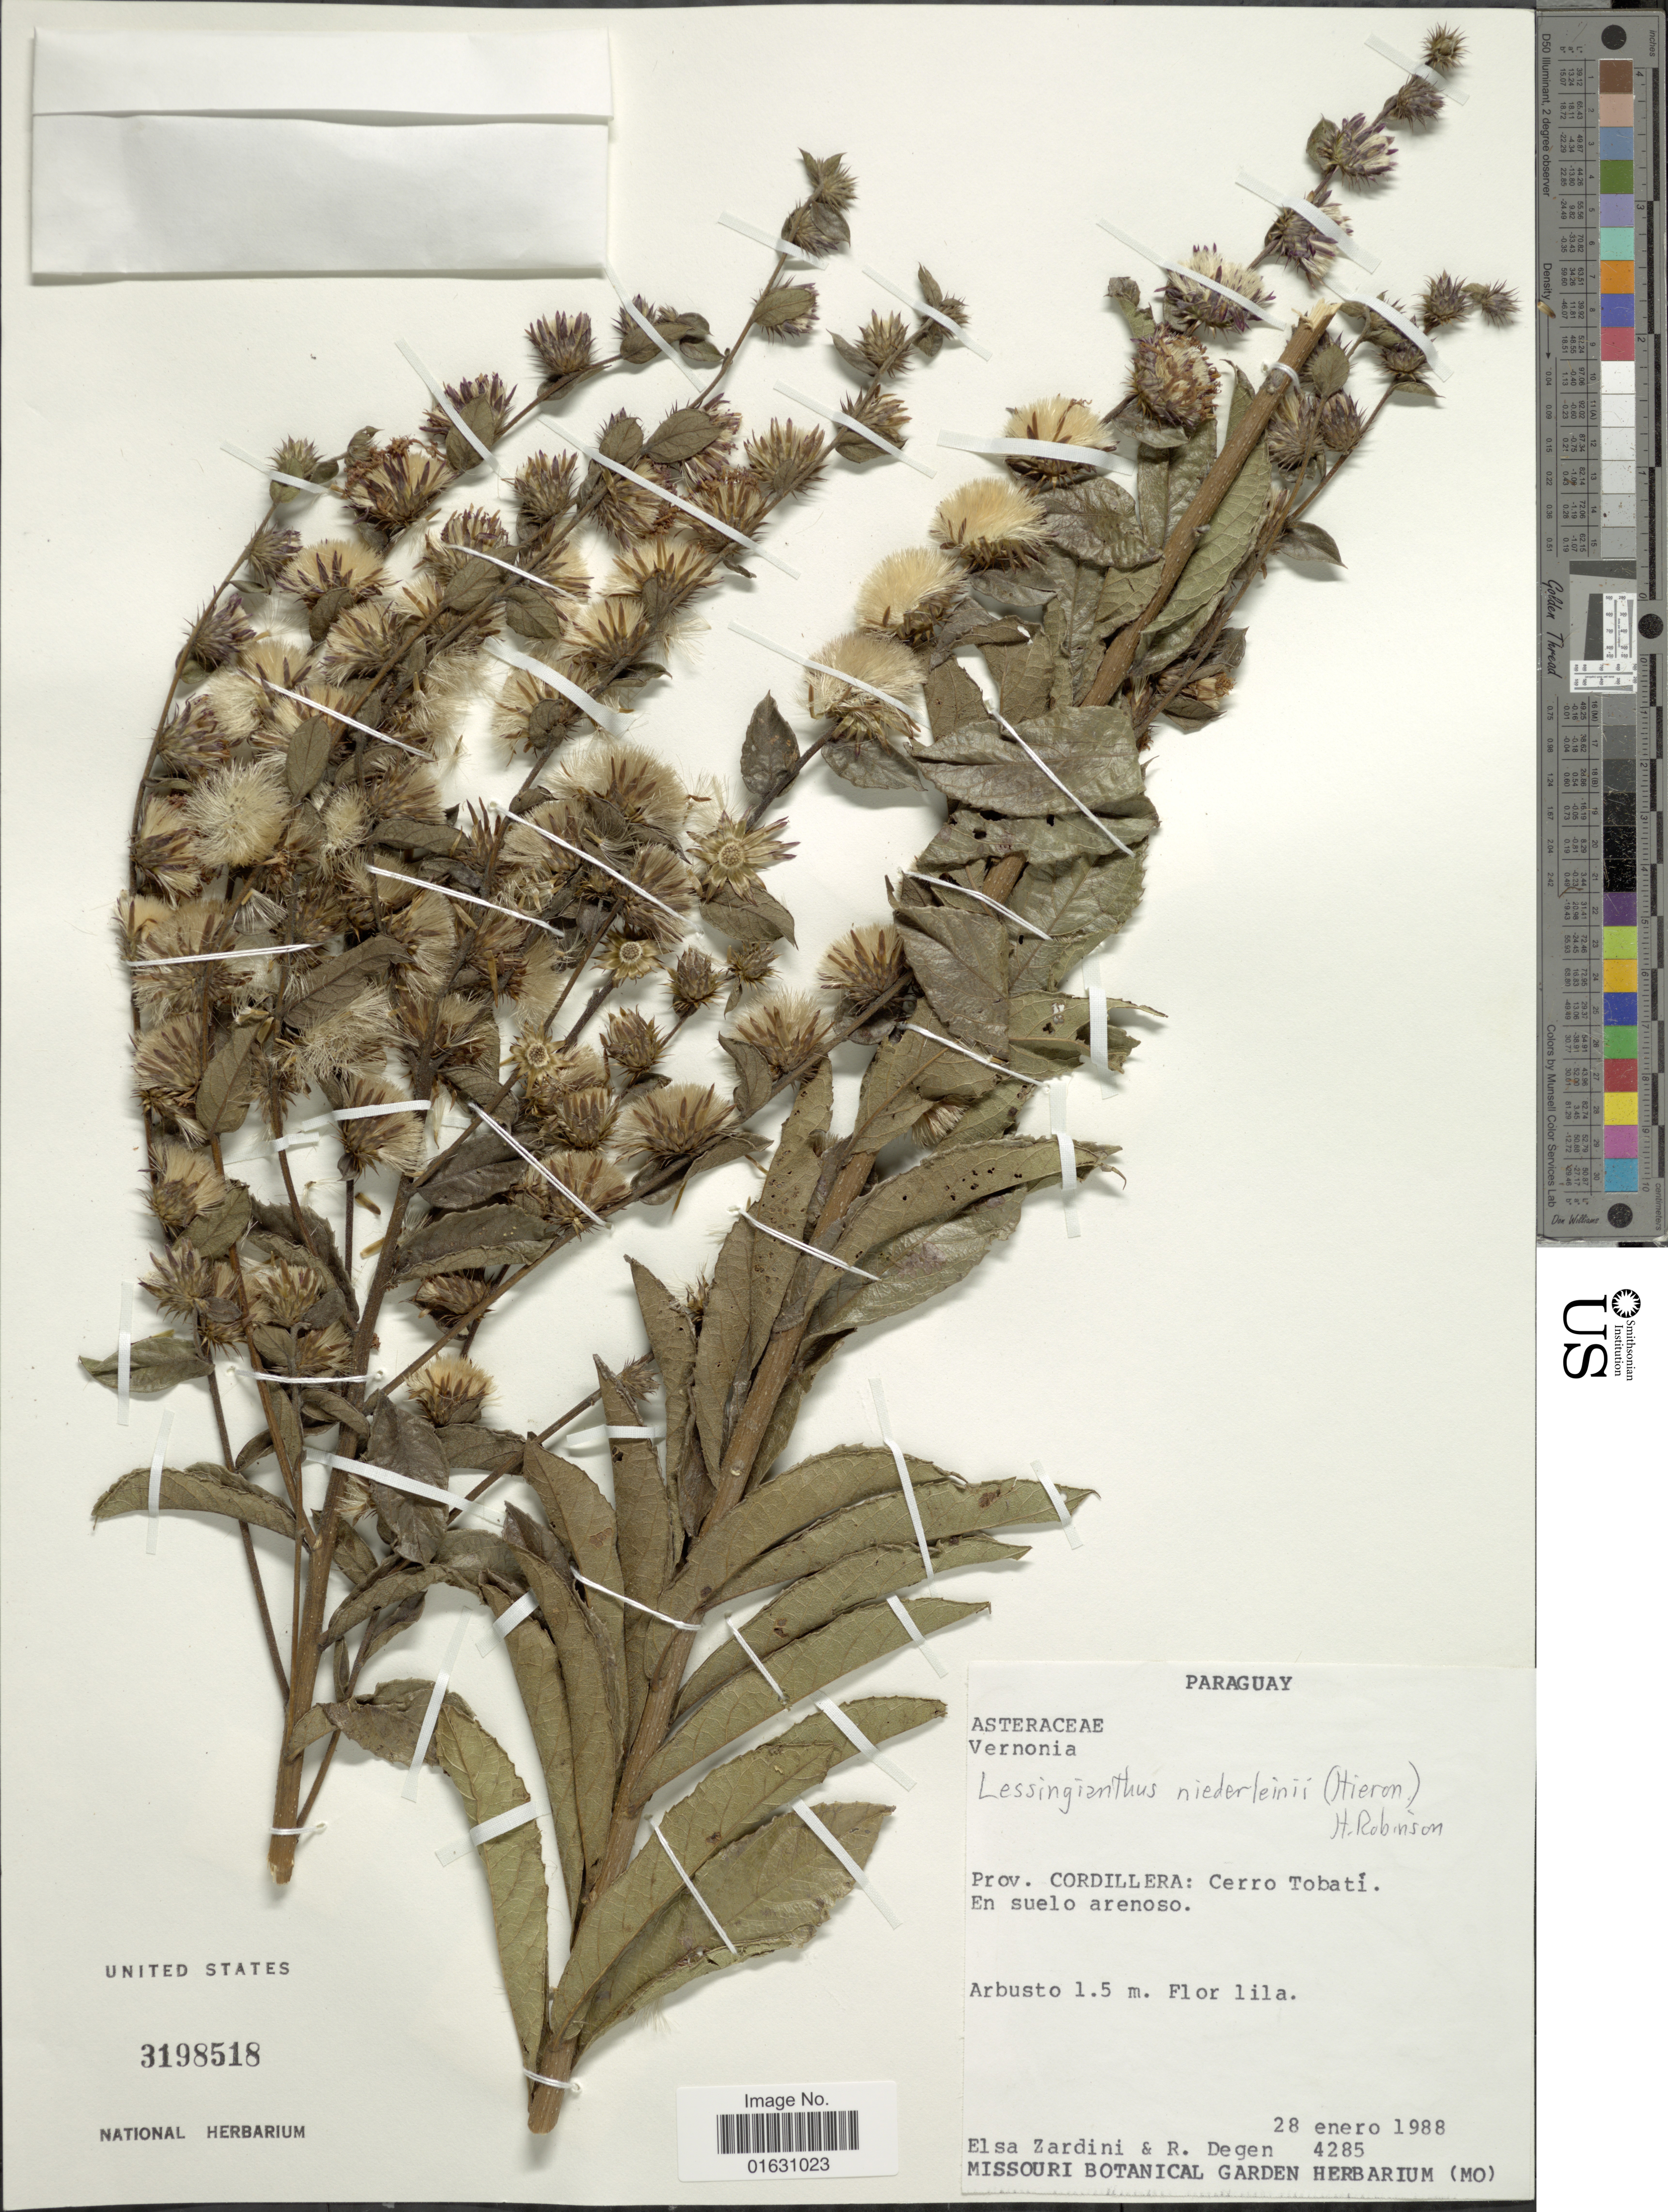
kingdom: Plantae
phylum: Tracheophyta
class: Magnoliopsida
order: Asterales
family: Asteraceae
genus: Lessingianthus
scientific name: Lessingianthus niederleinii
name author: (Hieron.) H. Rob.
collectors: E. M. Zardini & R. Degen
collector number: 4285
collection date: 1988-01-28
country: Paraguay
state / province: Cordillera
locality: Prov. Cordillera: Cerro Tobatí. En suelo arenoso.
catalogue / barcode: US 3198518